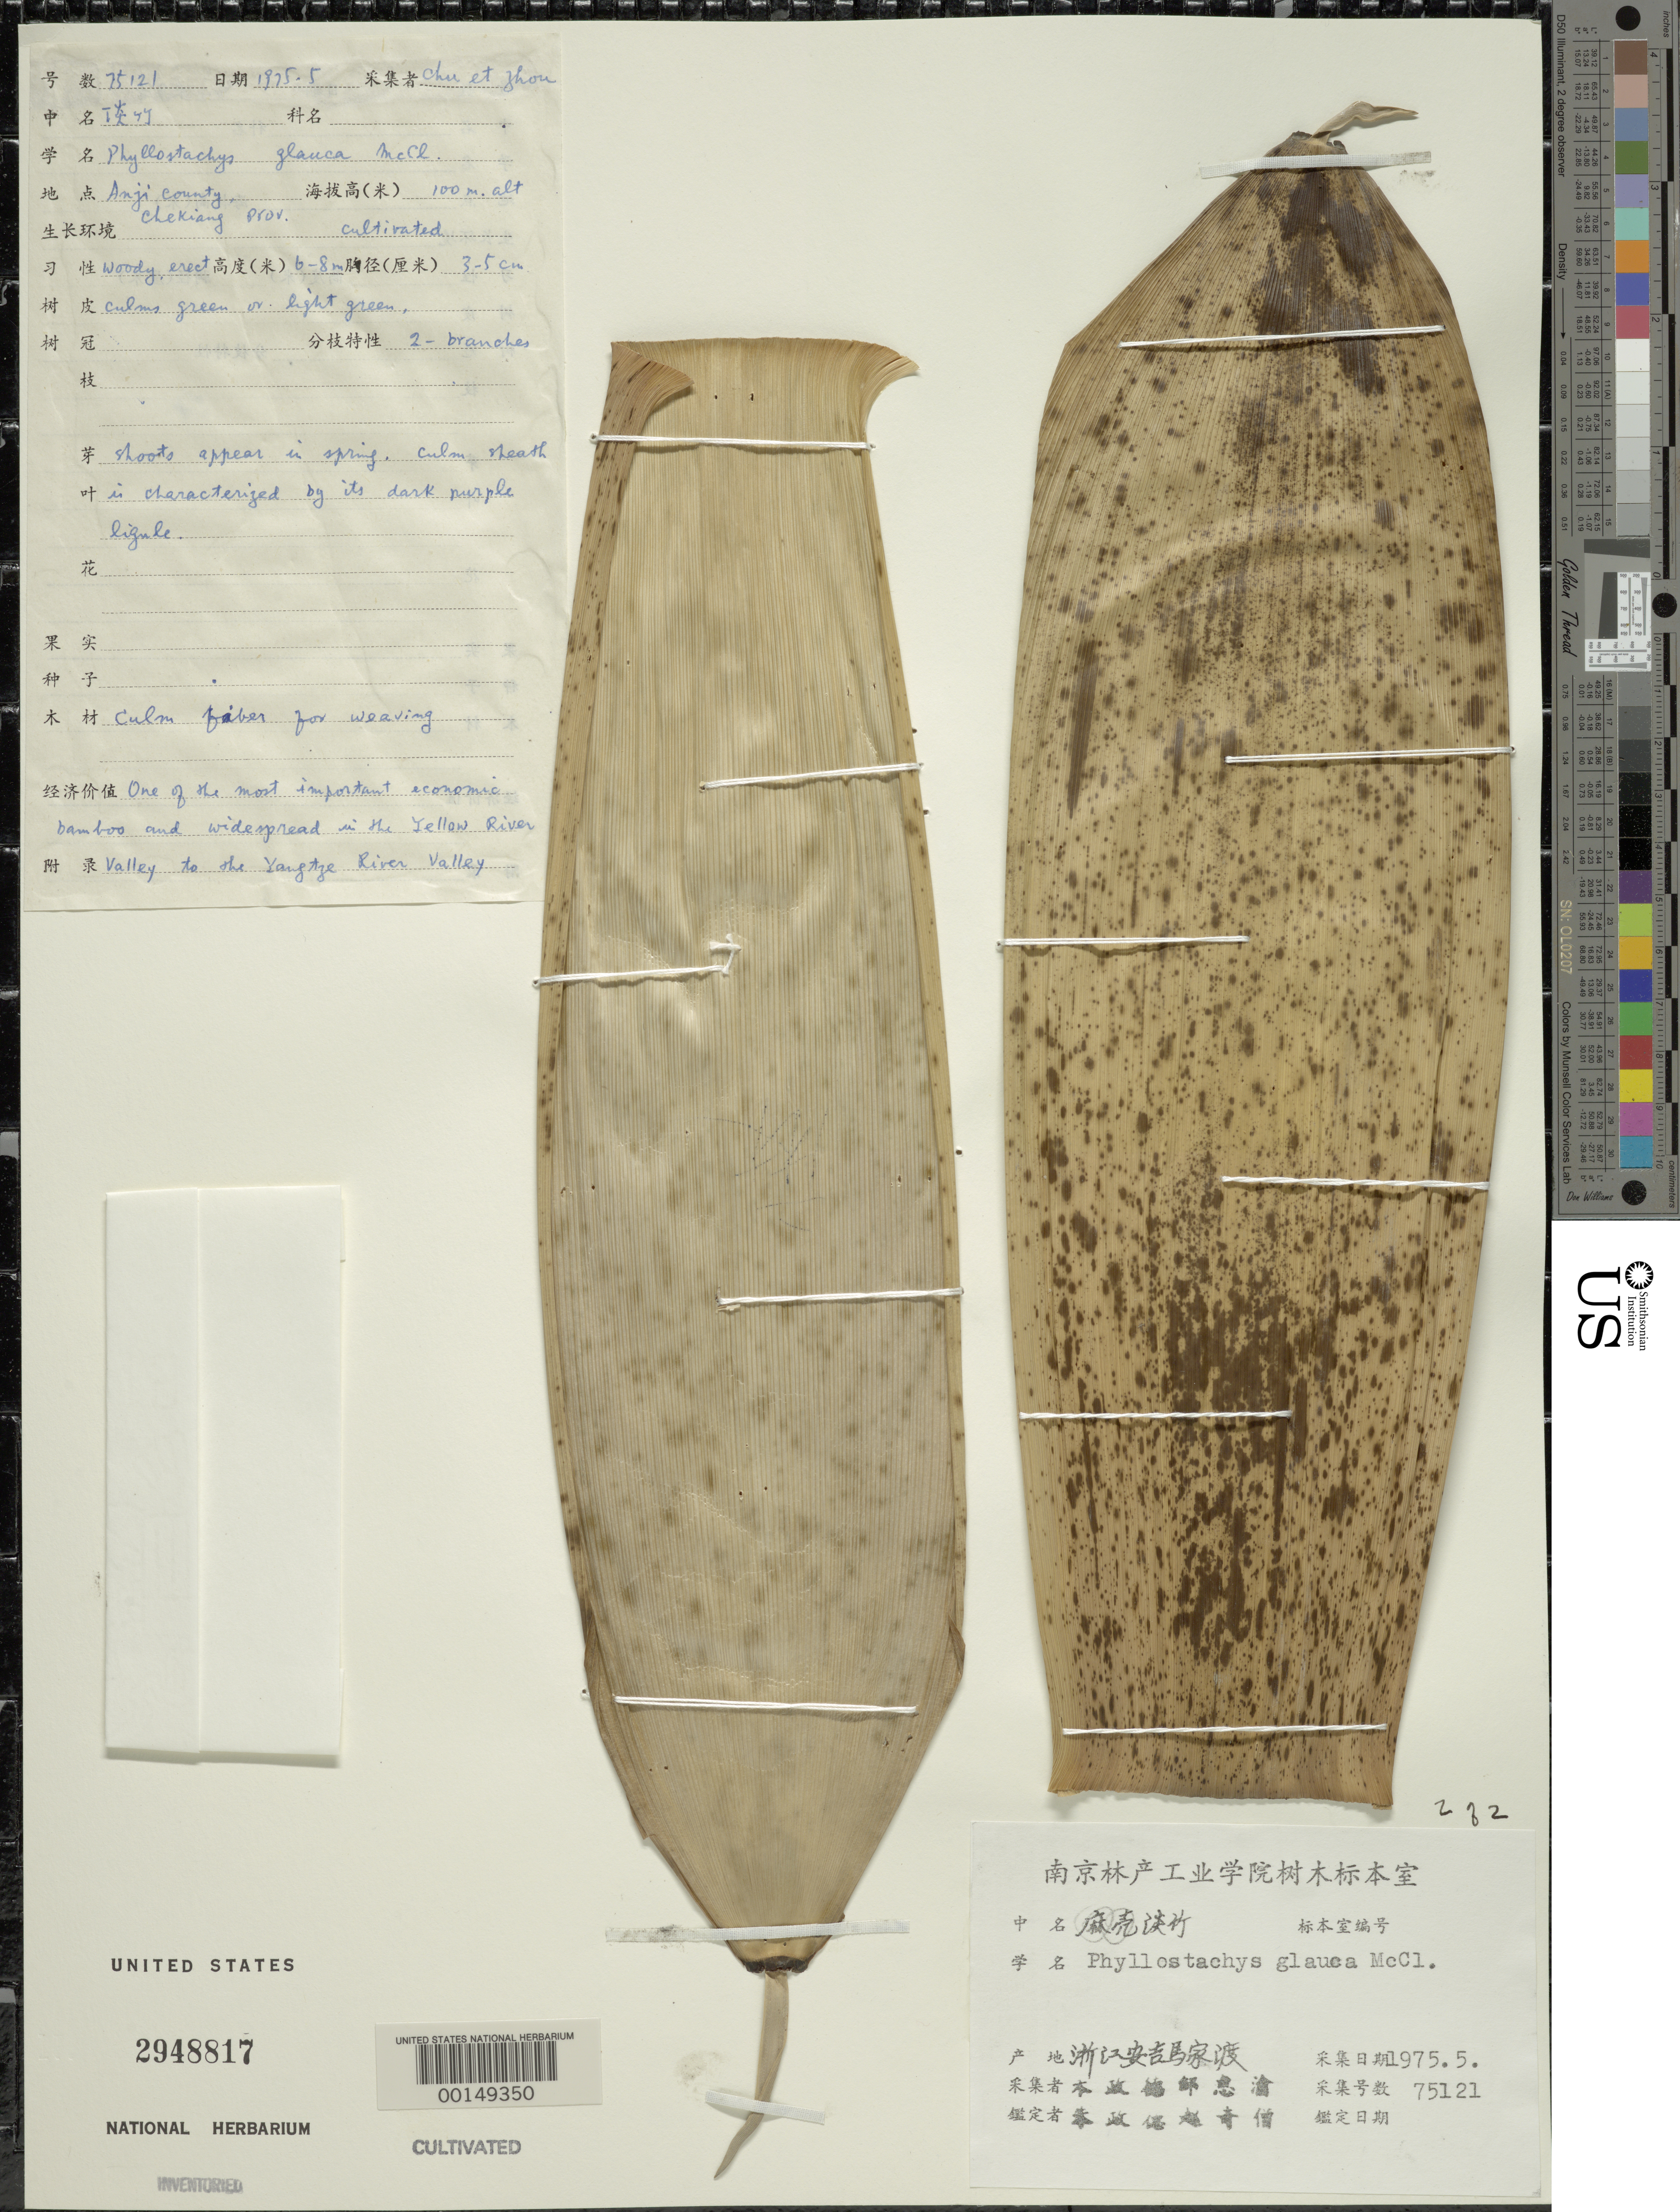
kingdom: Plantae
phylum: Tracheophyta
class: Liliopsida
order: Poales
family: Poaceae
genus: Phyllostachys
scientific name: Phyllostachys glauca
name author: McClure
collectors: -- Chu & -. Zhou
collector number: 75121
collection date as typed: May 1975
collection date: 1975-05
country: China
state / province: Zhejiang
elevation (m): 100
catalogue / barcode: US 2948817